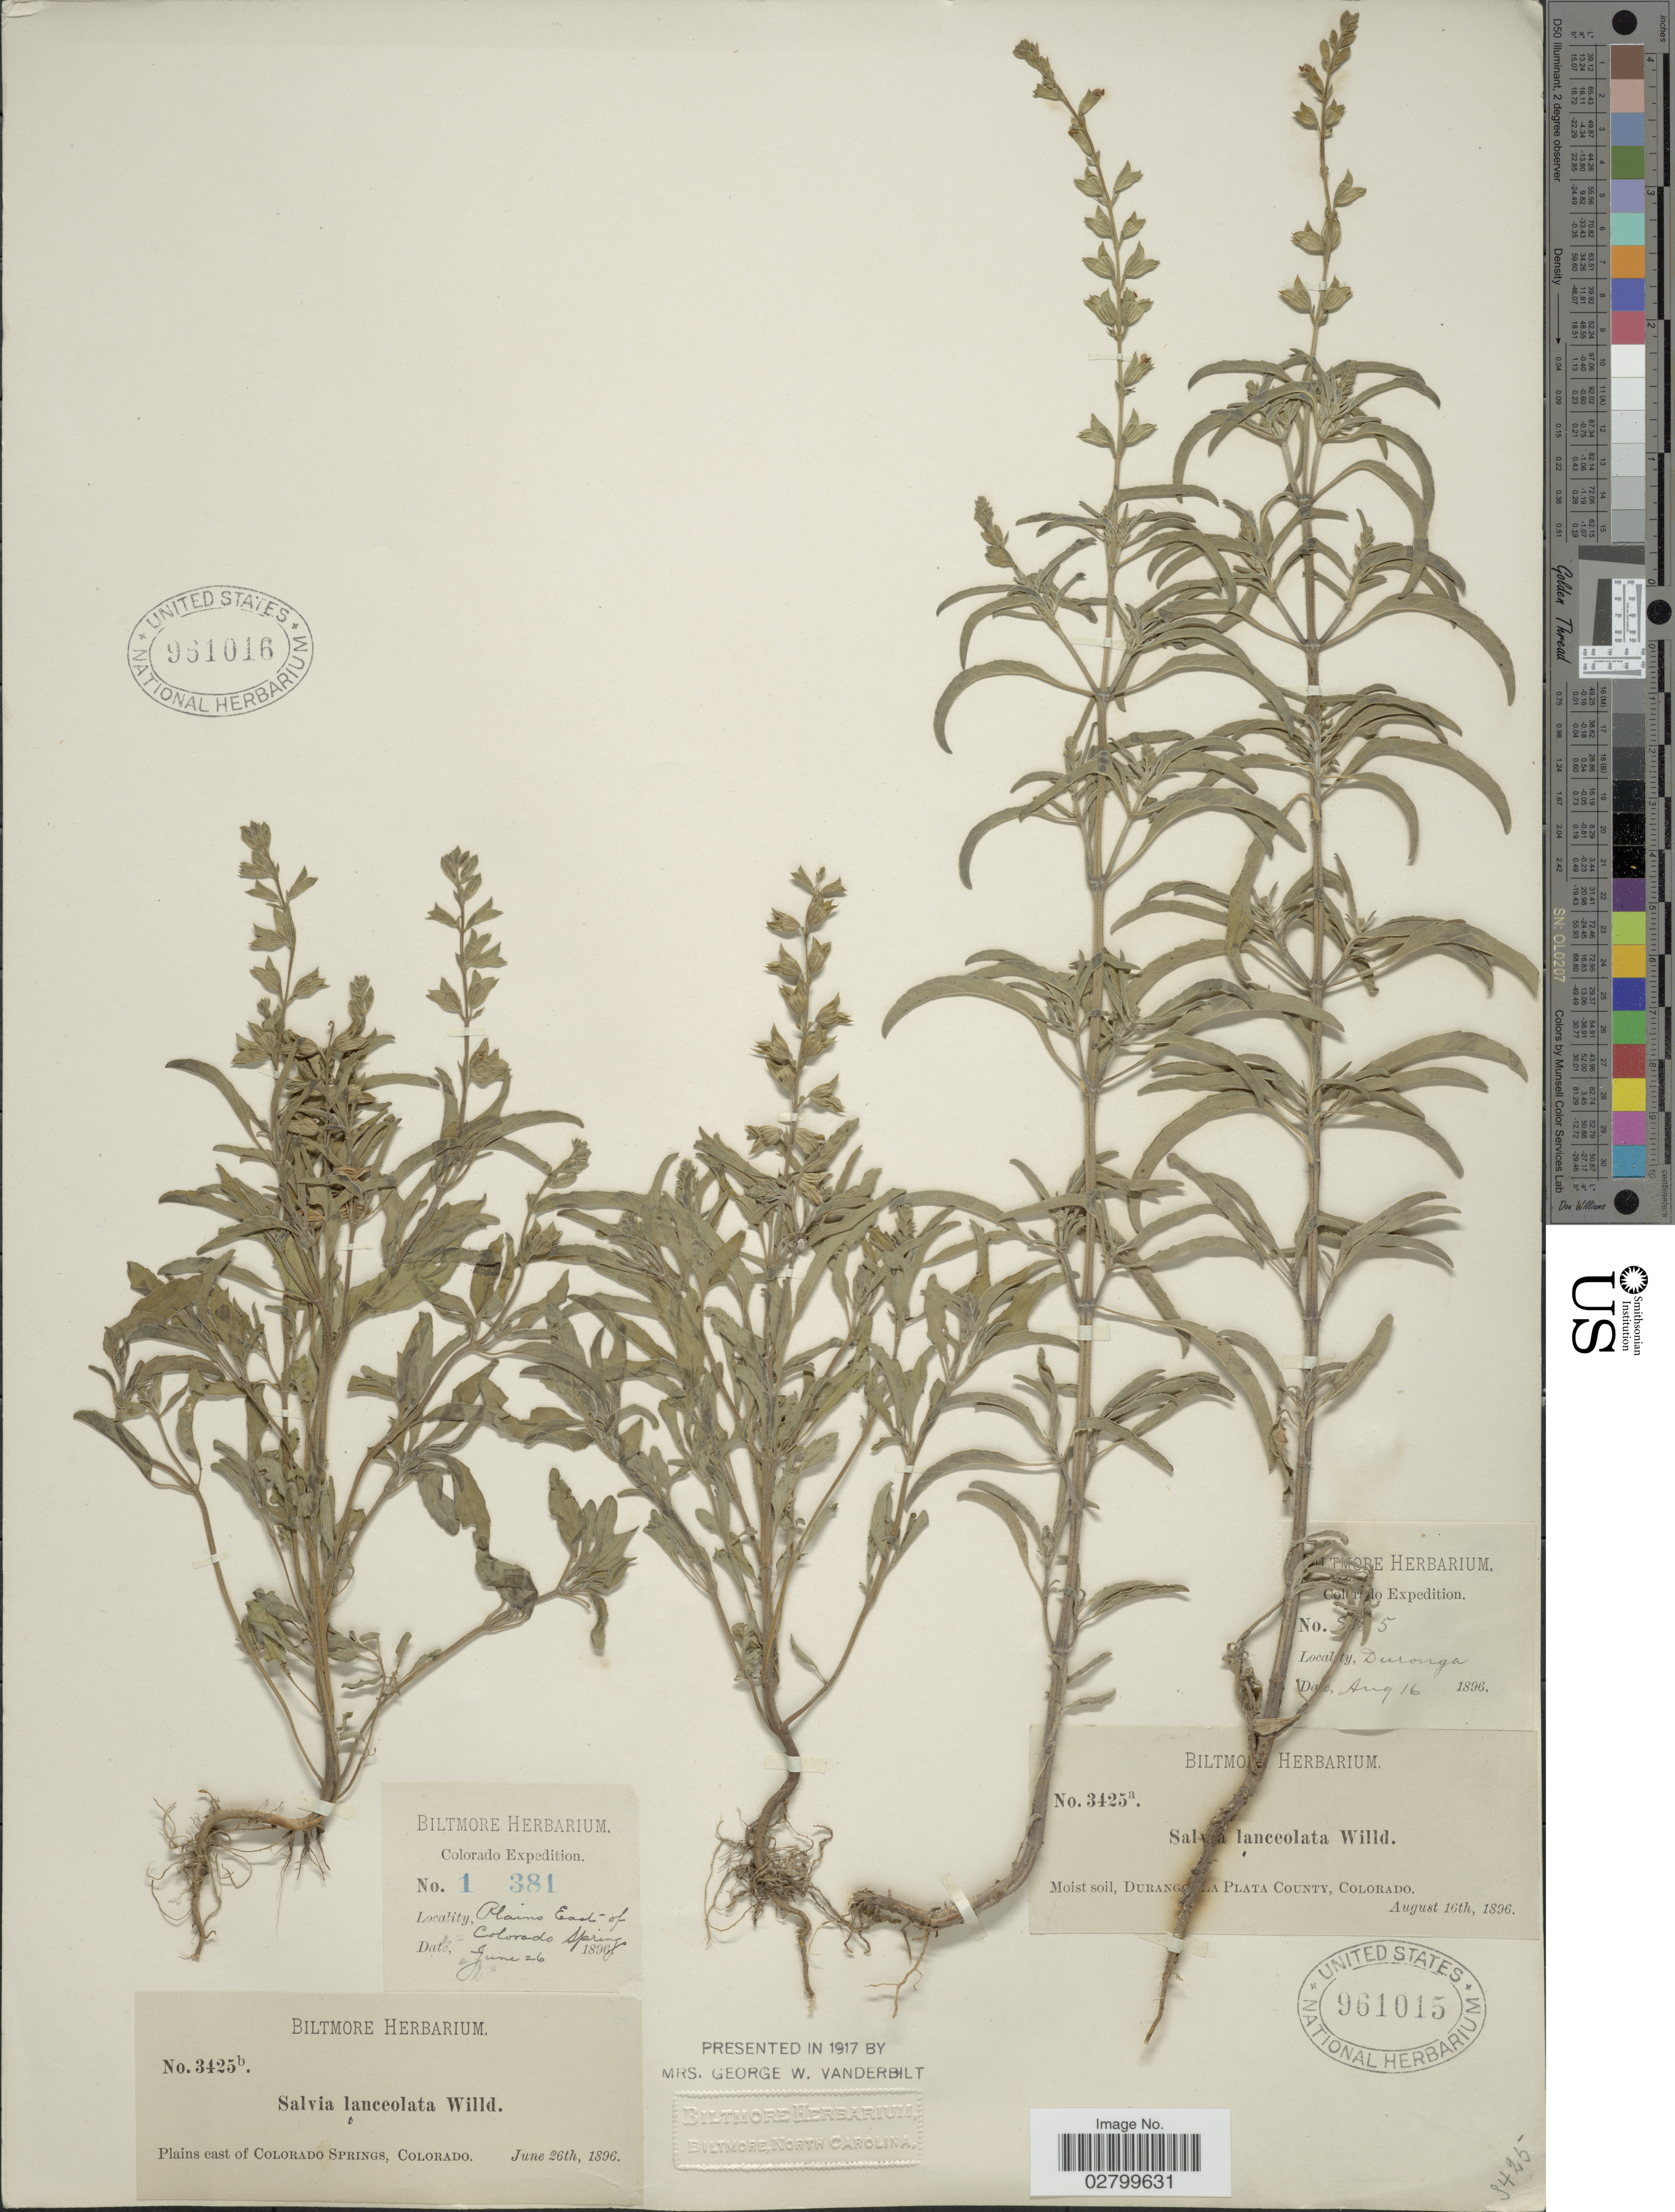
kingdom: Plantae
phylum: Tracheophyta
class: Magnoliopsida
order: Lamiales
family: Lamiaceae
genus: Salvia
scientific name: Salvia lanceolata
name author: Brouss.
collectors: ex herb. Biltmore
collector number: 3425b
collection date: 1896-06-26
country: United States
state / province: Colorado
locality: Plains east of Colorado Springs, Colorado.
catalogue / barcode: US 961016-2